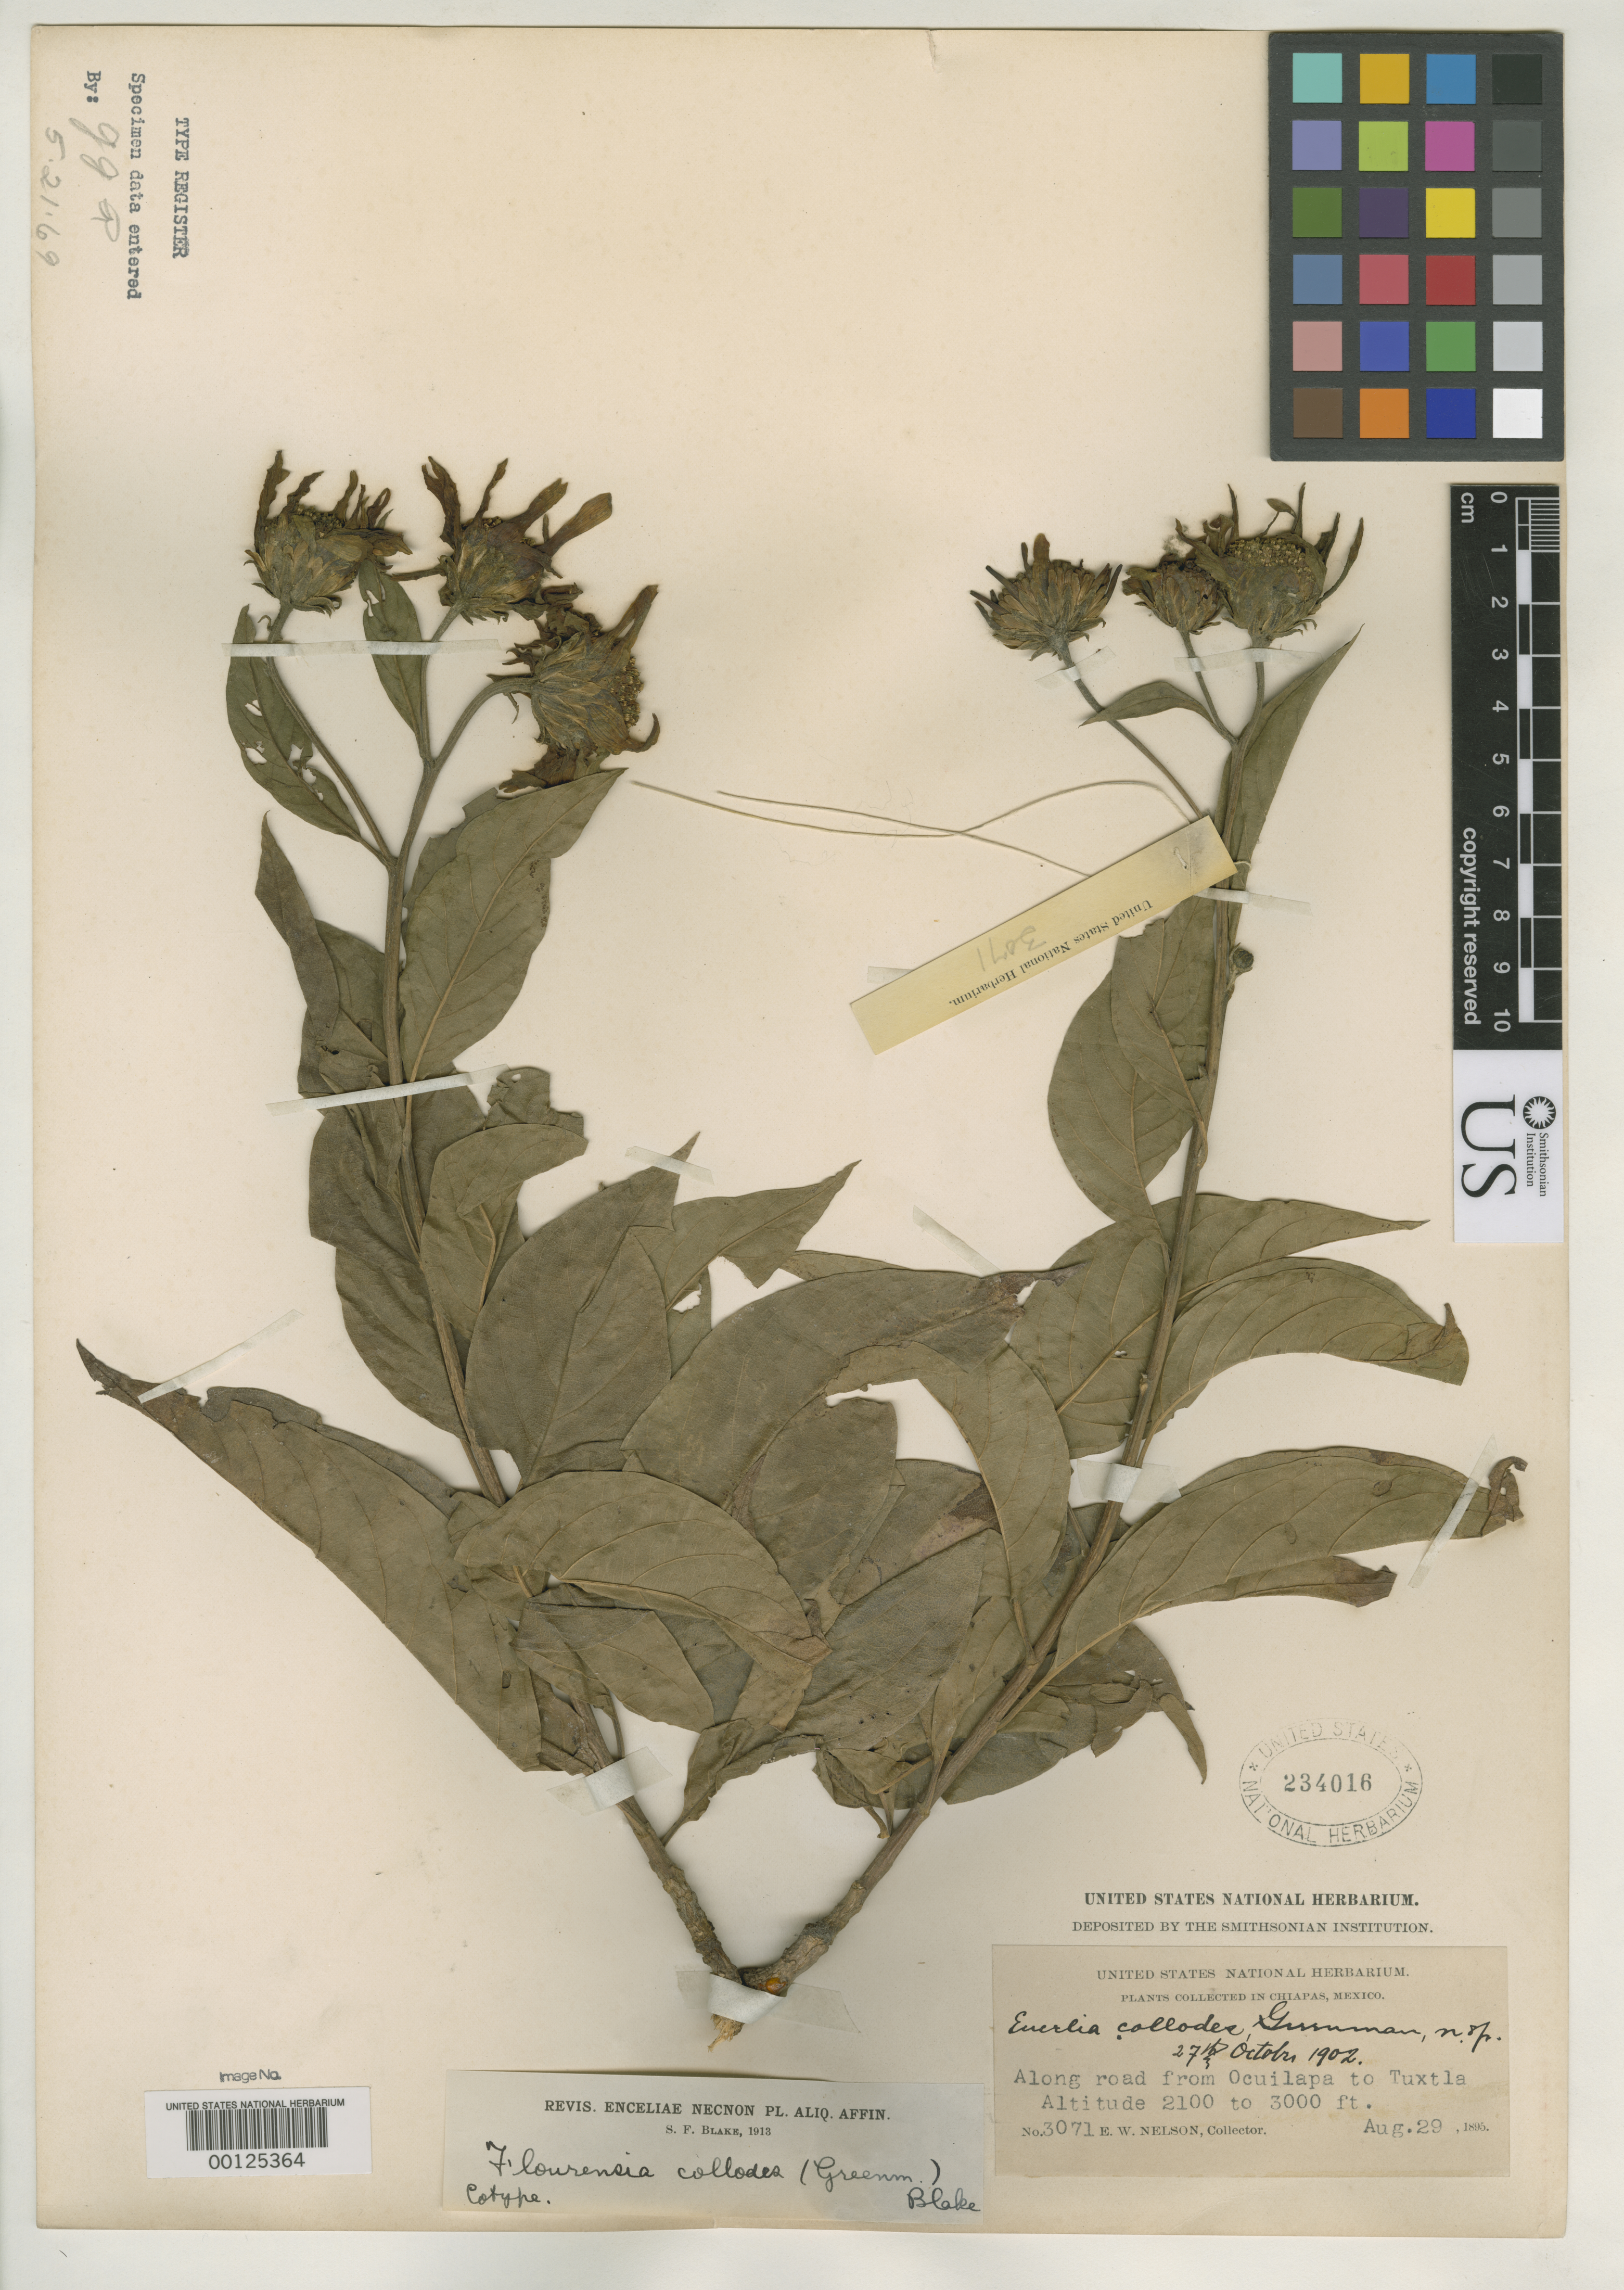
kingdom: Plantae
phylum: Tracheophyta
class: Magnoliopsida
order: Asterales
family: Asteraceae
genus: Encelia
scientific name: Encelia collodes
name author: Greenm.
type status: Syntype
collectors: E. W. Nelson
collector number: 3071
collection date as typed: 29 Aug 1895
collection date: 1895-08-29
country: Mexico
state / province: Chiapas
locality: Between Tuxtla and Ocuilapa.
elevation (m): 600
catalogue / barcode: US 234016